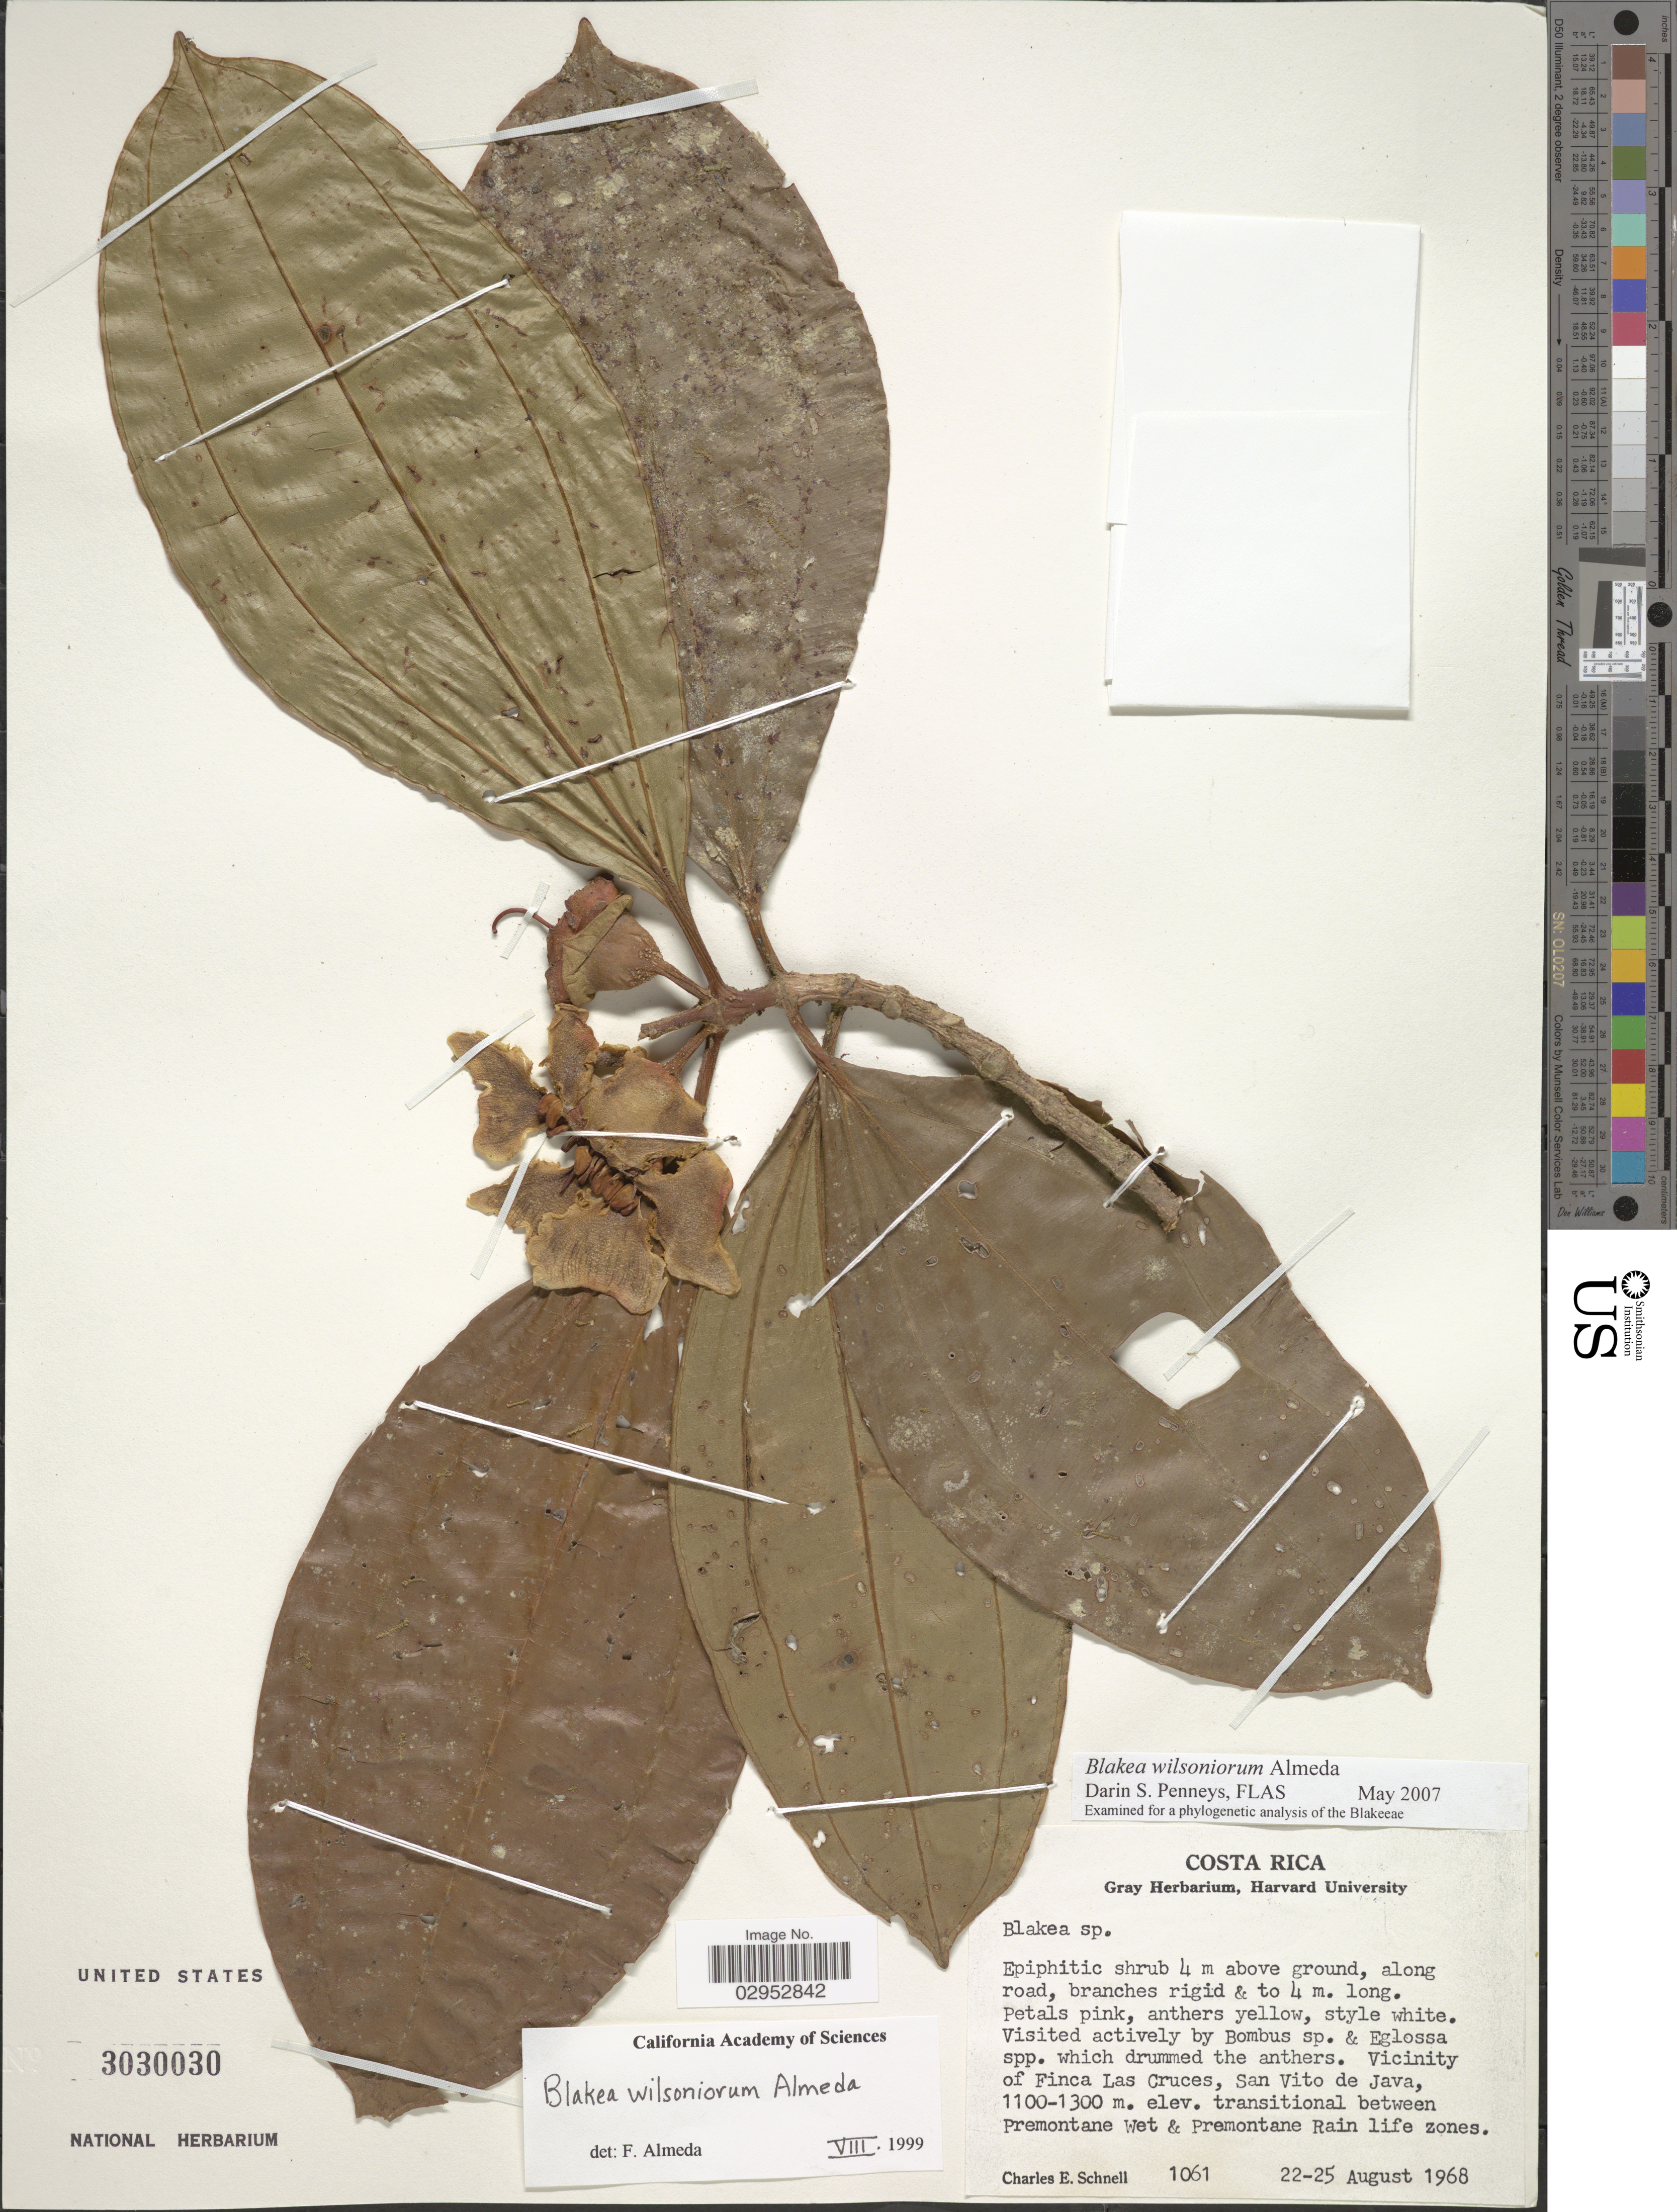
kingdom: Plantae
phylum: Tracheophyta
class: Magnoliopsida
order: Myrtales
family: Melastomataceae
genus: Blakea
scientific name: Blakea wilsoniorum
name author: Almeda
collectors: C. Schnell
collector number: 1061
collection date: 1968-08-22/1968-08-25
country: Costa Rica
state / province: Puntarenas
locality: Vicinity of Finca Las Cruces, San Vito de Java, transitional between Premontane Wet & Premontane Rain life zones.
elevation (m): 1100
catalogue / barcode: US 3030030